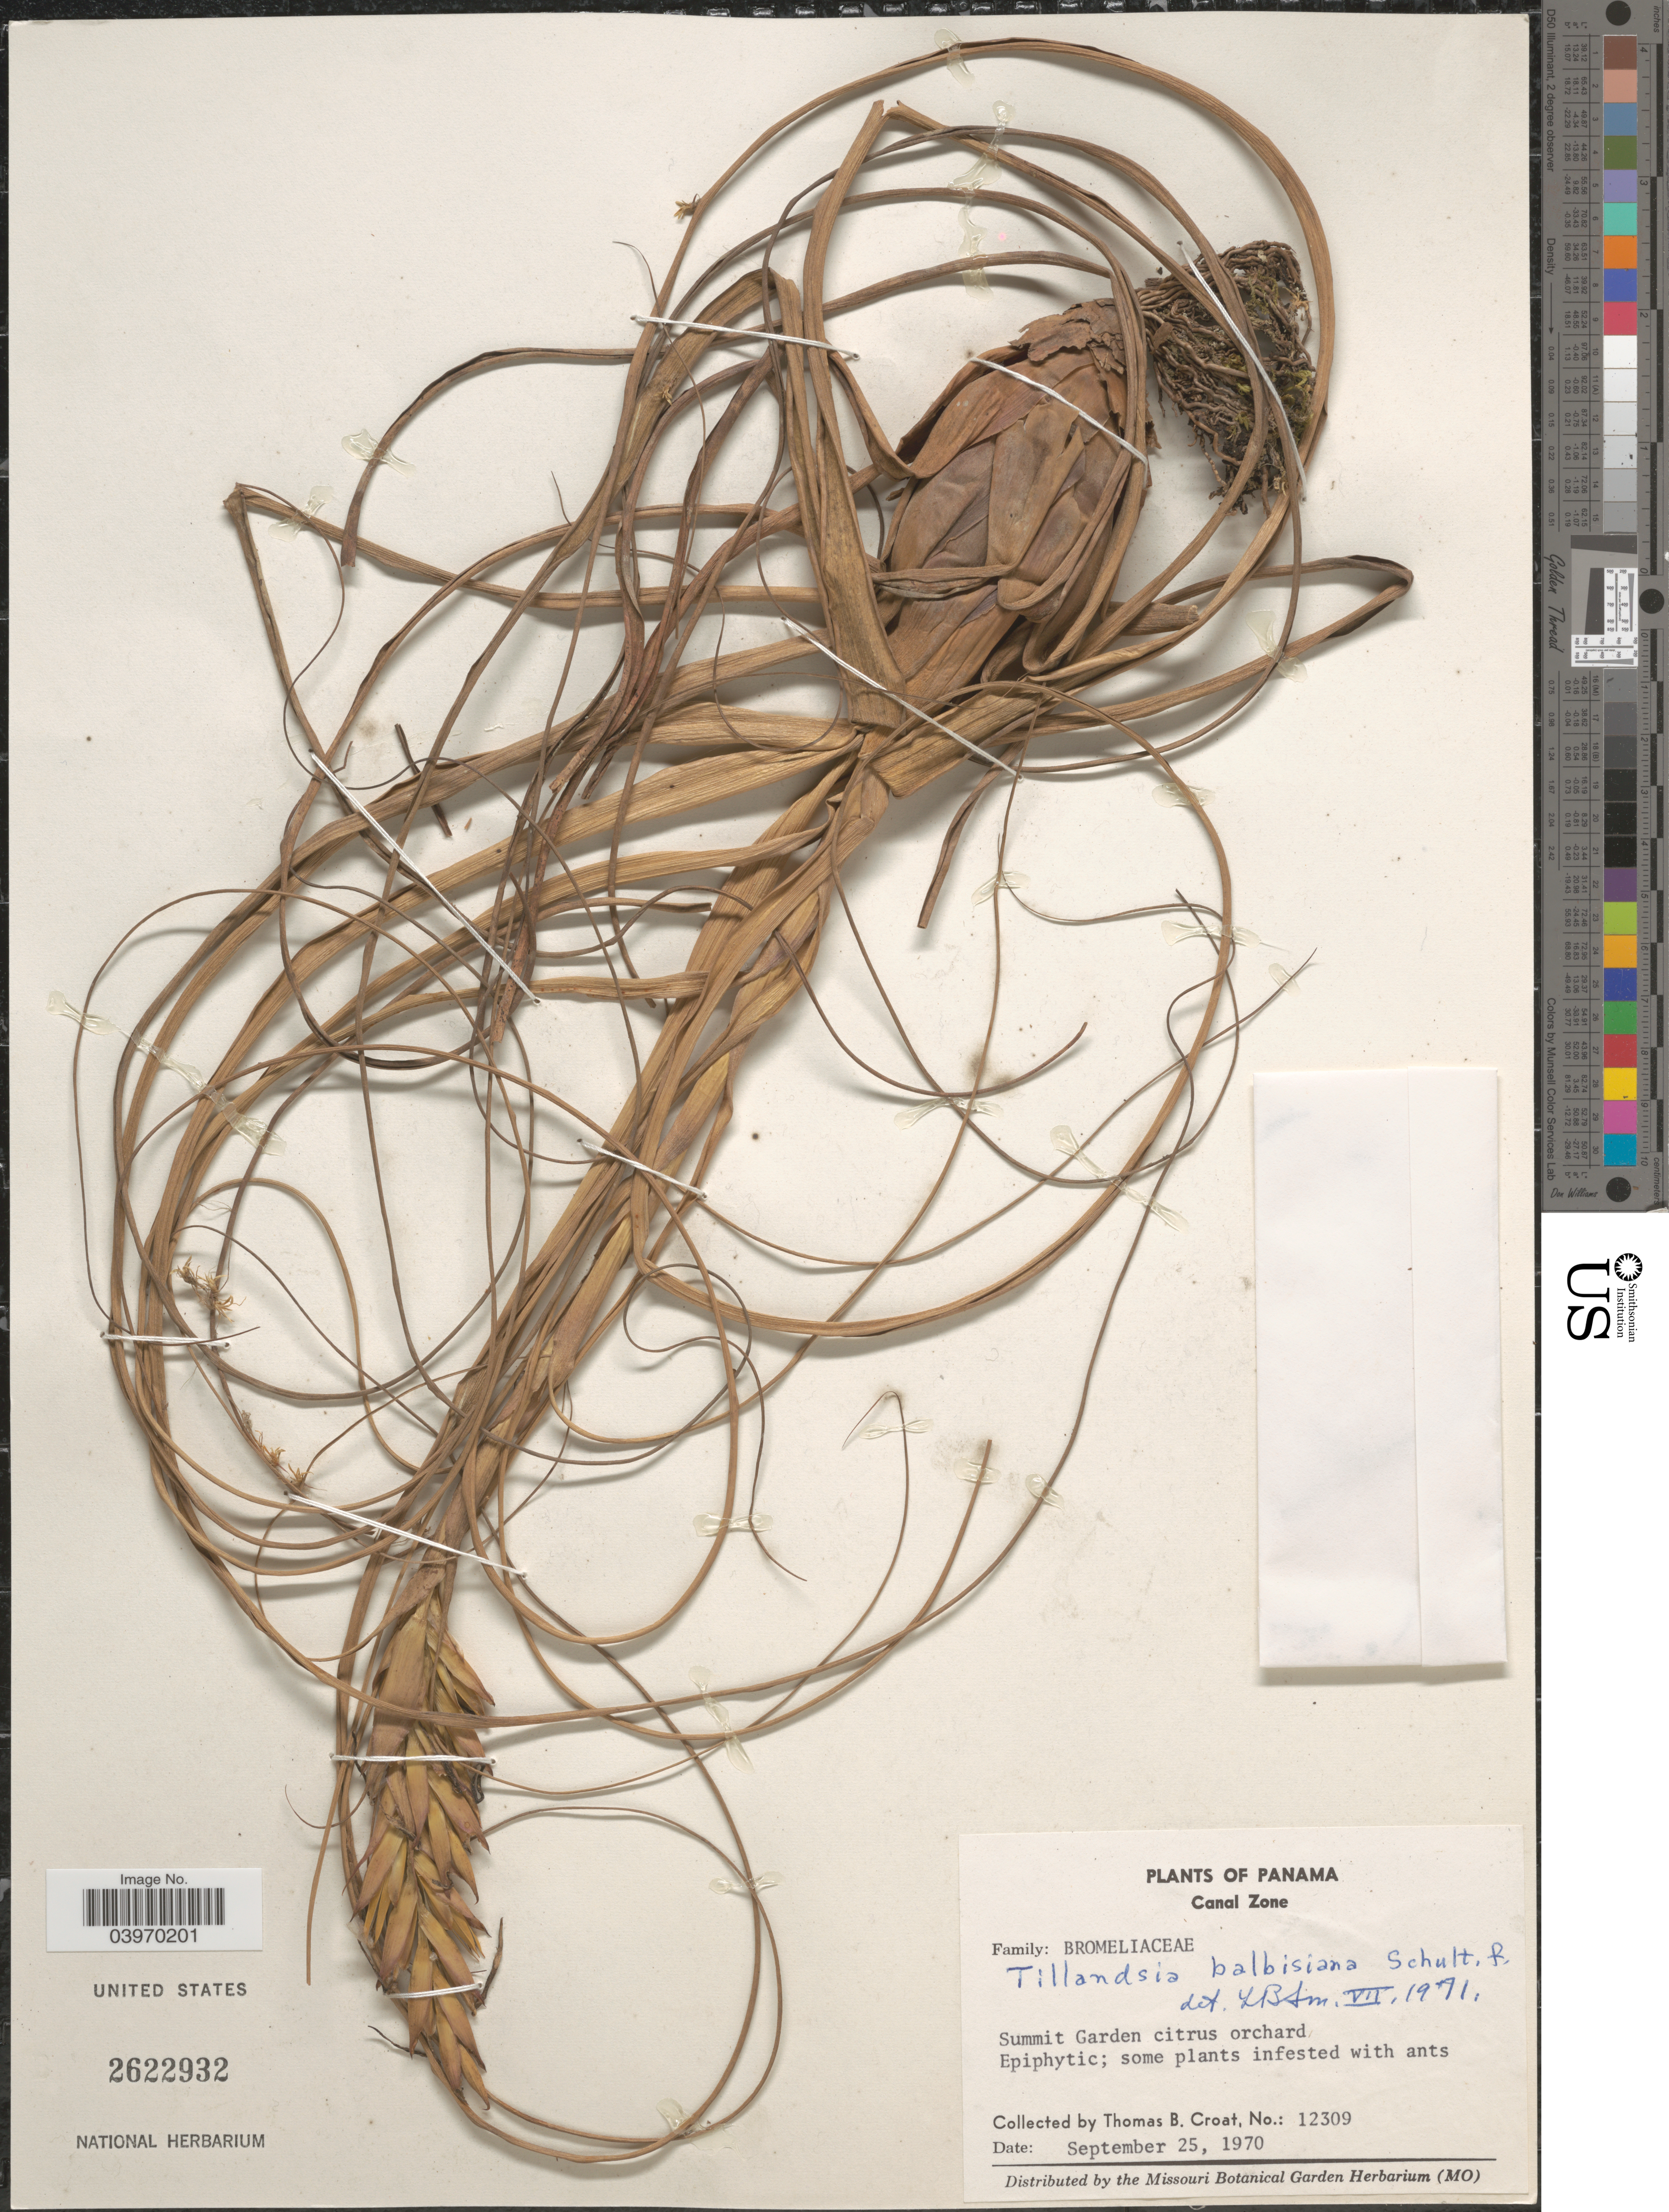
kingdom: Plantae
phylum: Tracheophyta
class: Liliopsida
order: Poales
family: Bromeliaceae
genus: Tillandsia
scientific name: Tillandsia balbisiana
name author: Schult. f.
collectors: T. B. Croat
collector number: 12309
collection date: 1970-09-25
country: Panama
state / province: Colón / Panamá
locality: Canal Zone. Summit Garden citrus orchard.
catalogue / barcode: US 2622932